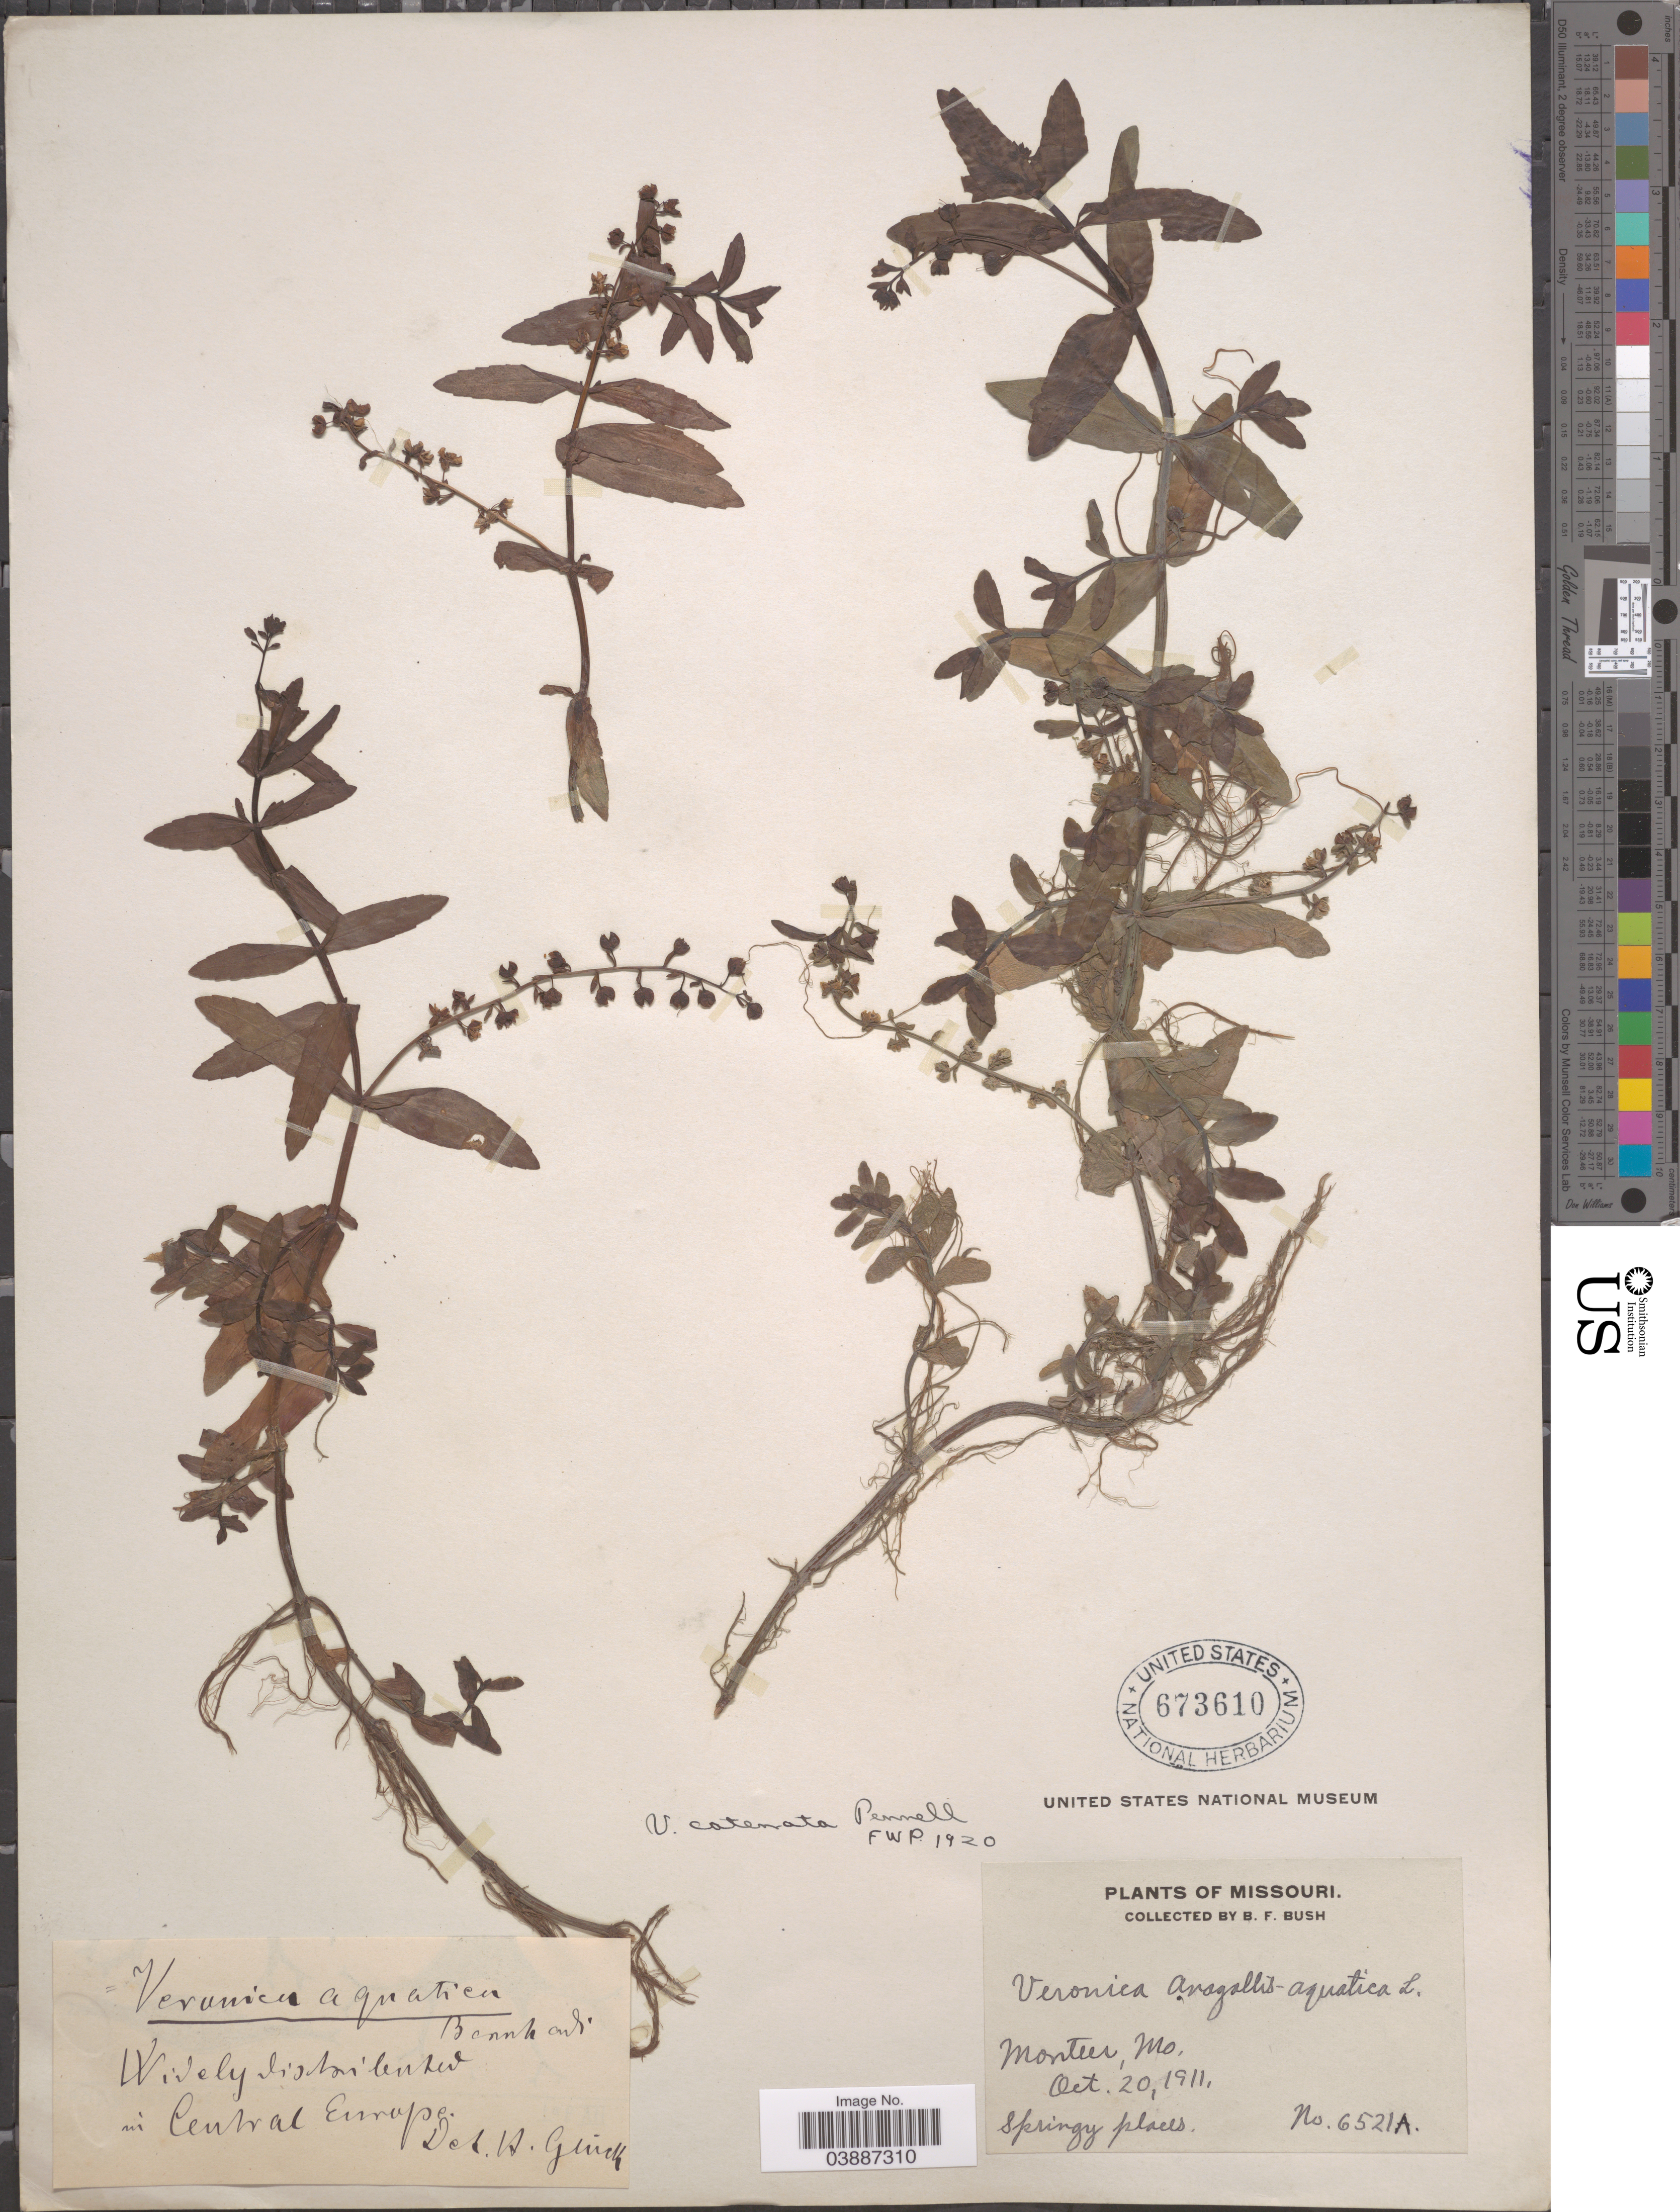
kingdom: Plantae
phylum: Tracheophyta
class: Magnoliopsida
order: Lamiales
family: Plantaginaceae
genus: Veronica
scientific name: Veronica catenata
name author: Pennell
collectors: B. F. Bush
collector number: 6521A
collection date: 1911-10-20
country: United States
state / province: Missouri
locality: Monteer.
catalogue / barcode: US 673610